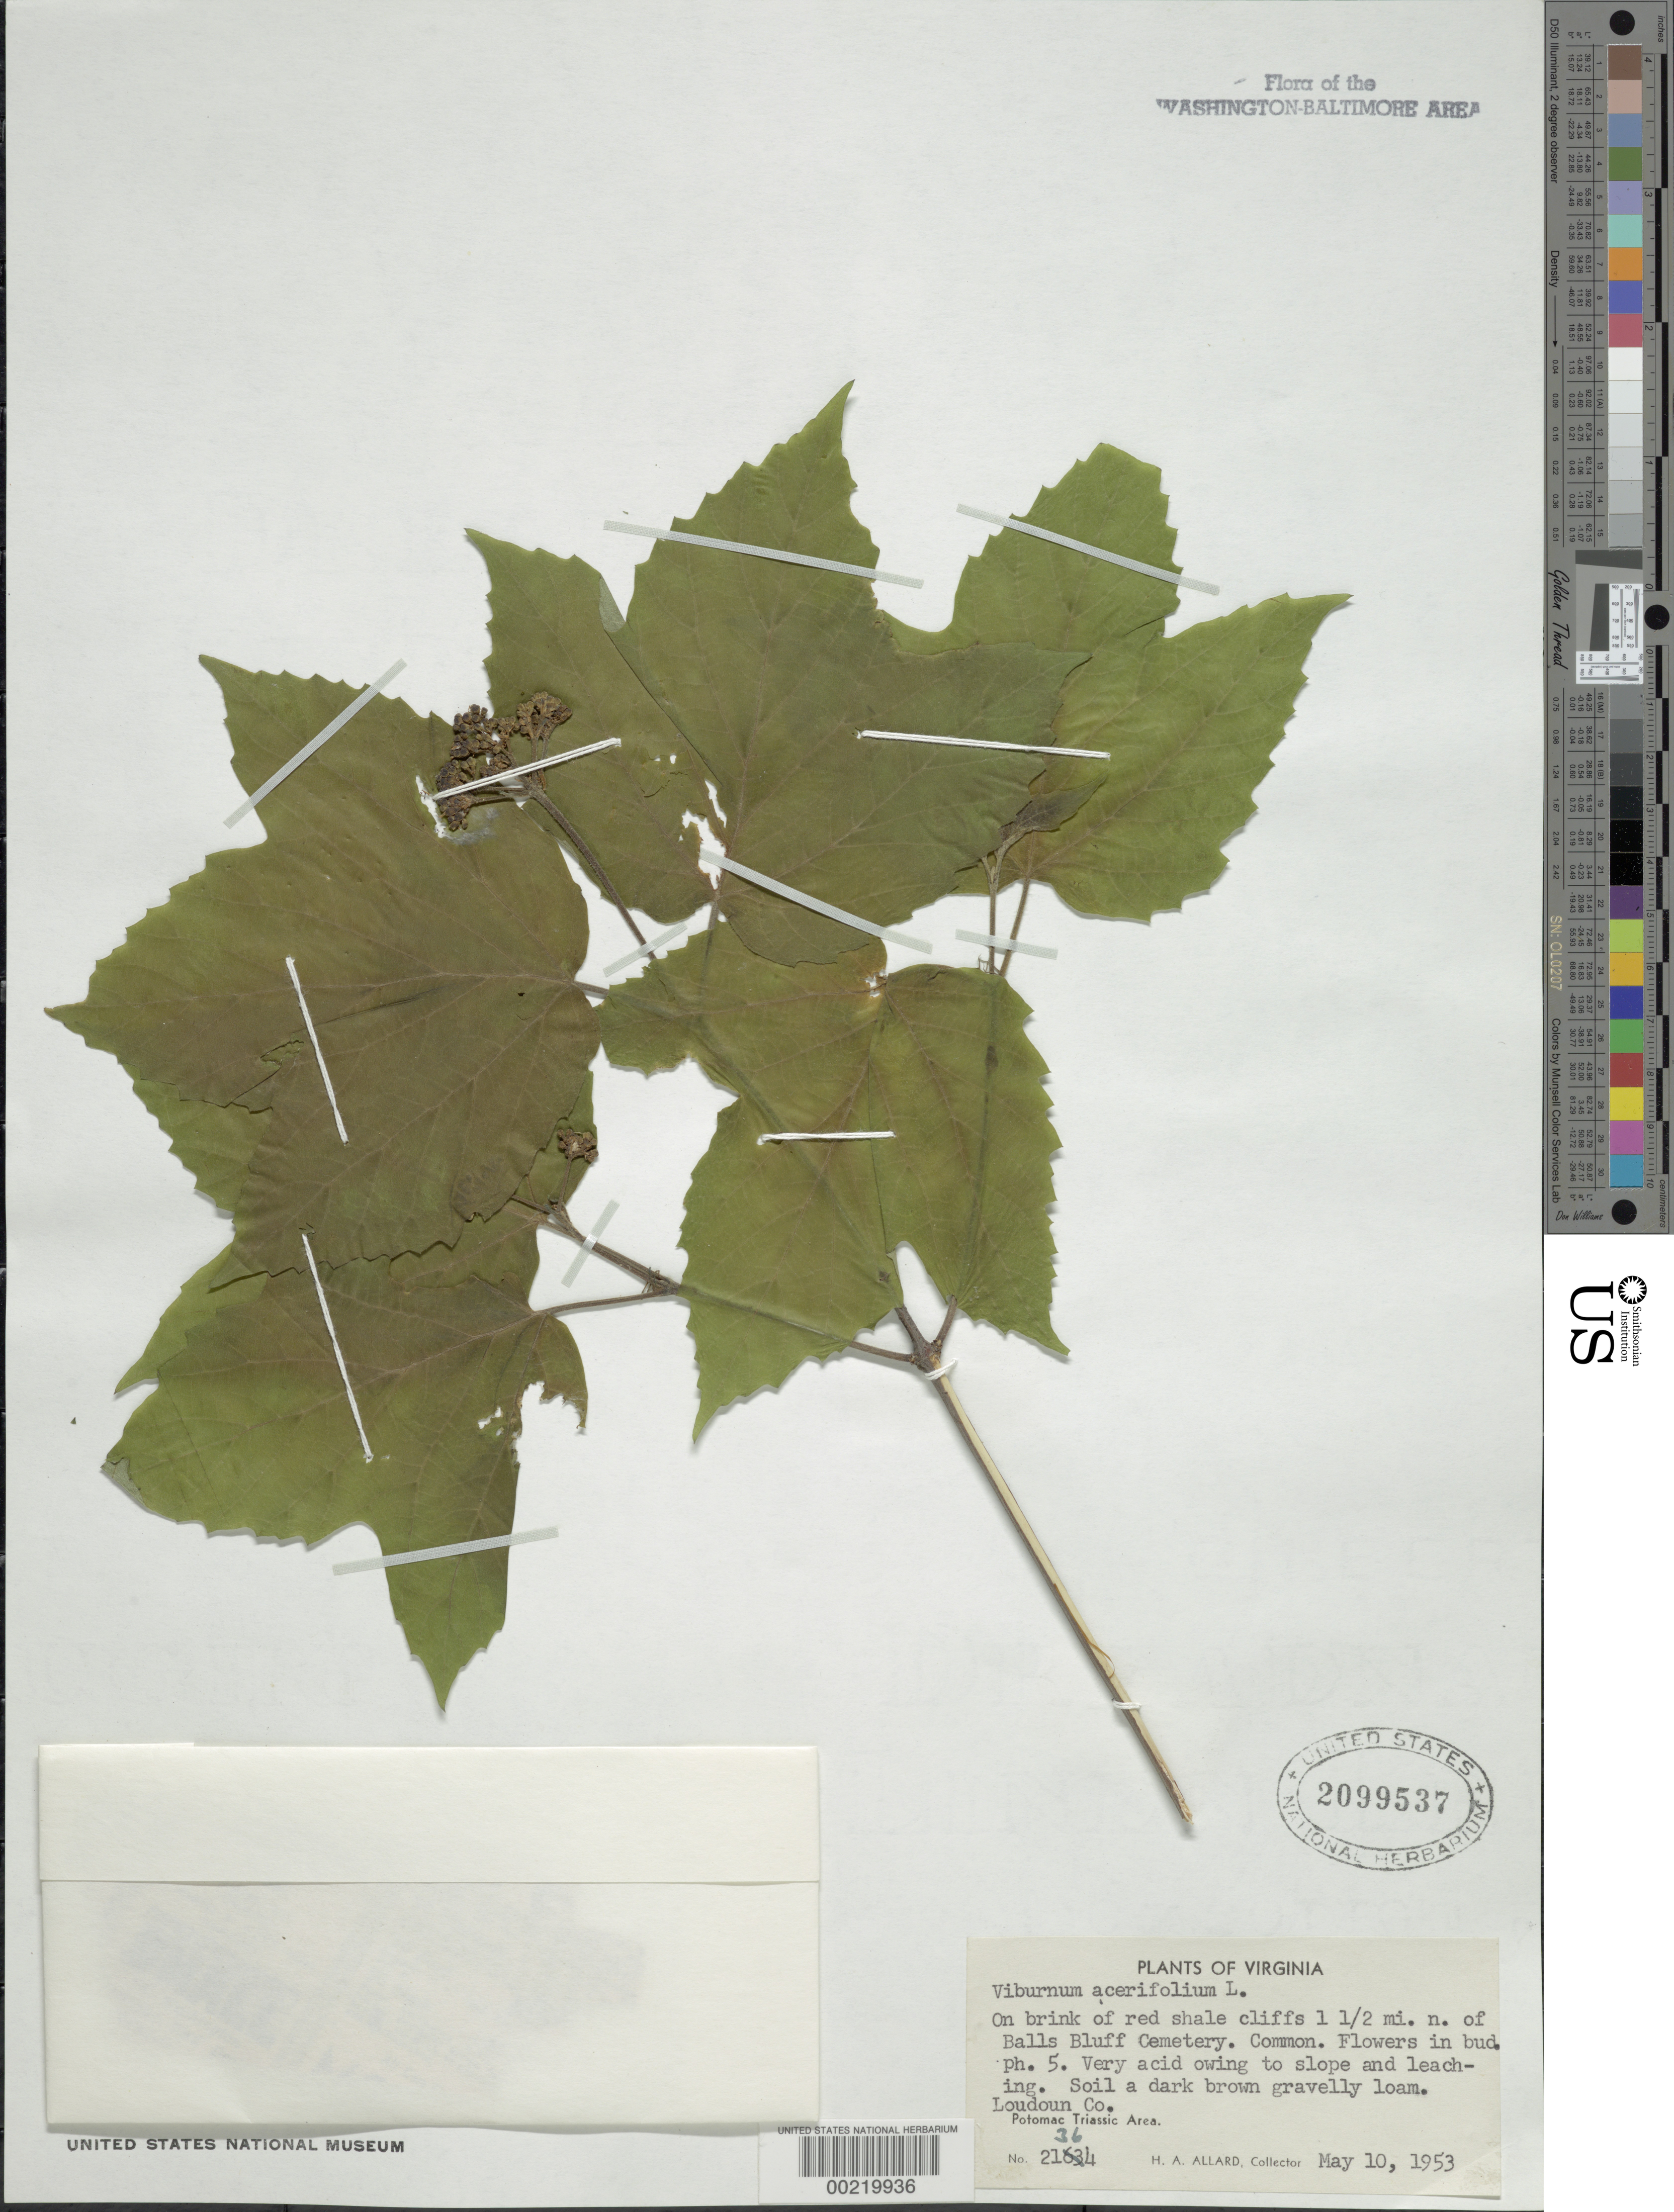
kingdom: Plantae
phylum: Tracheophyta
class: Magnoliopsida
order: Dipsacales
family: Viburnaceae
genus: Viburnum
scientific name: Viburnum acerifolium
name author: L.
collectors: H. A. Allard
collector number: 21364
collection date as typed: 10 May 1953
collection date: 1953-05-10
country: United States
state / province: Virginia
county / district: Loudoun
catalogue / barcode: US 2099537